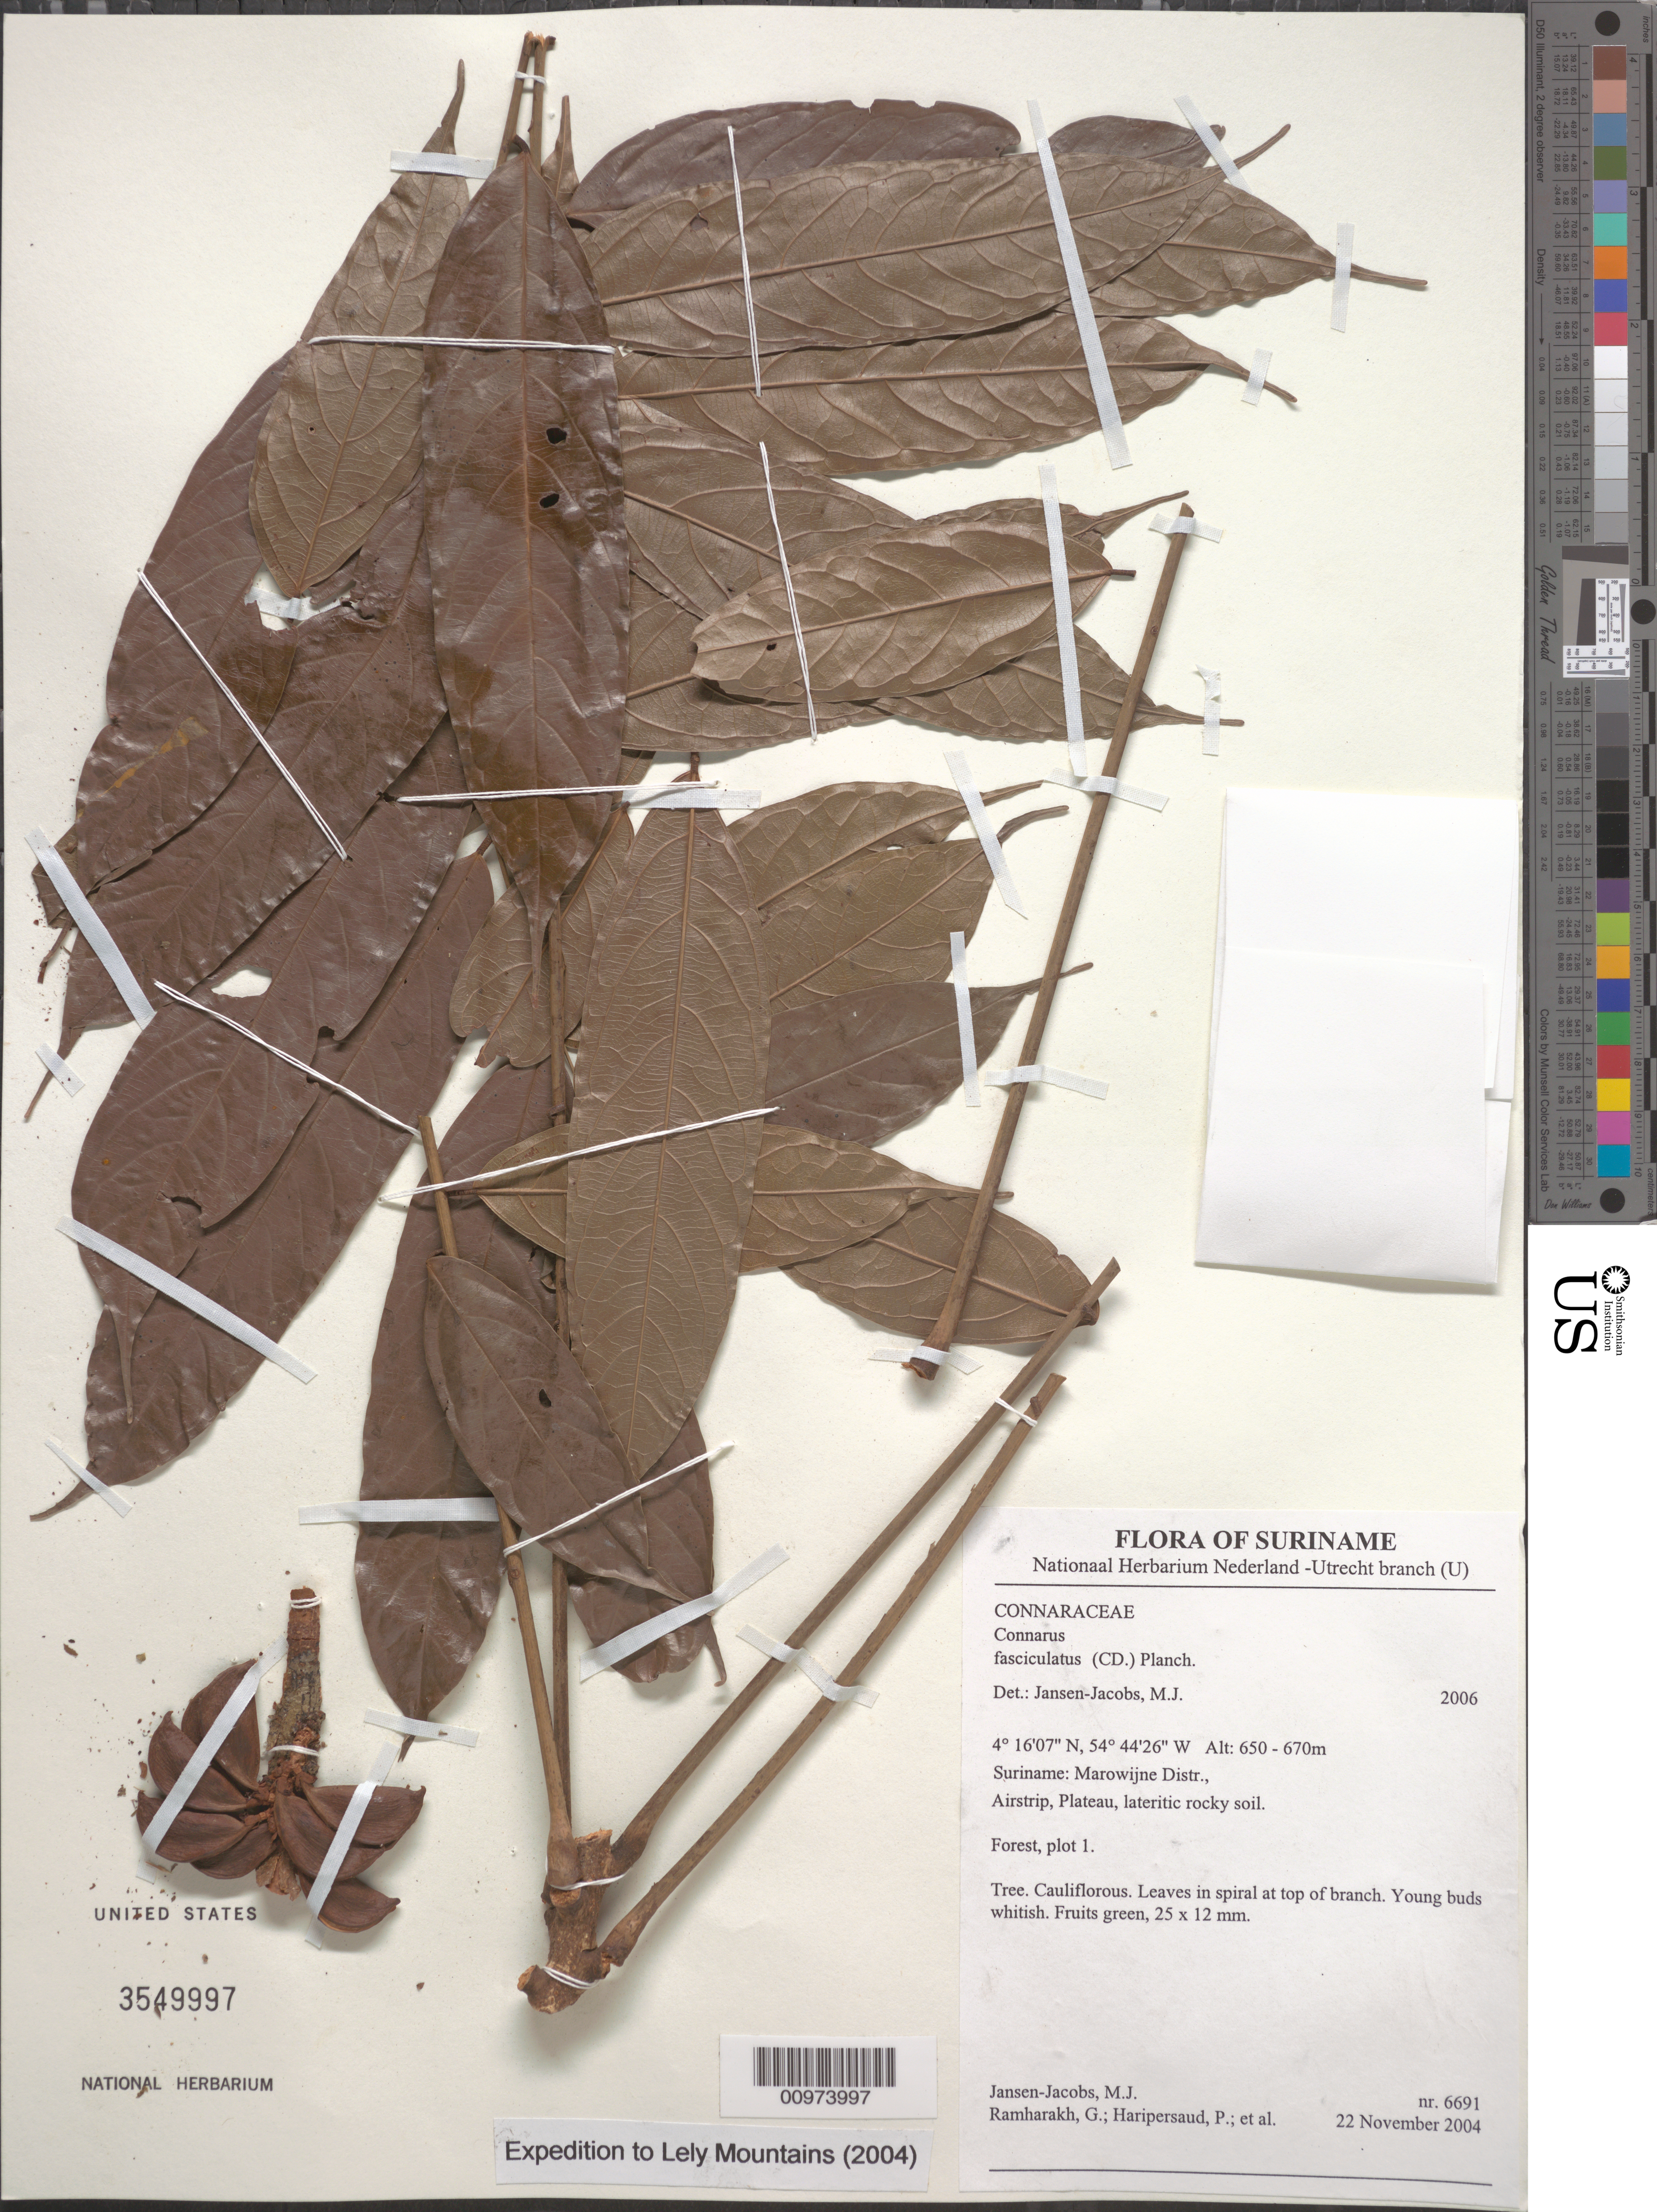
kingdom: Plantae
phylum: Tracheophyta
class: Magnoliopsida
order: Oxalidales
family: Connaraceae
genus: Connarus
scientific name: Connarus fasciculatus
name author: (DC.) Planch.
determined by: Jansen-Jacobs, M. J., (U), Nationaal Herbarium Nederland, Utrecht University branch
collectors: M. J. Jansen-Jacobs et al.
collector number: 6691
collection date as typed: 22-Nov-04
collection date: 2004-11-22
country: Suriname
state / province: Marowijne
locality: Marowijne Distr., Airstrip, Plateau; plot 1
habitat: Lateritic rocky soil. Forest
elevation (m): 650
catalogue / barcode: US 3549997